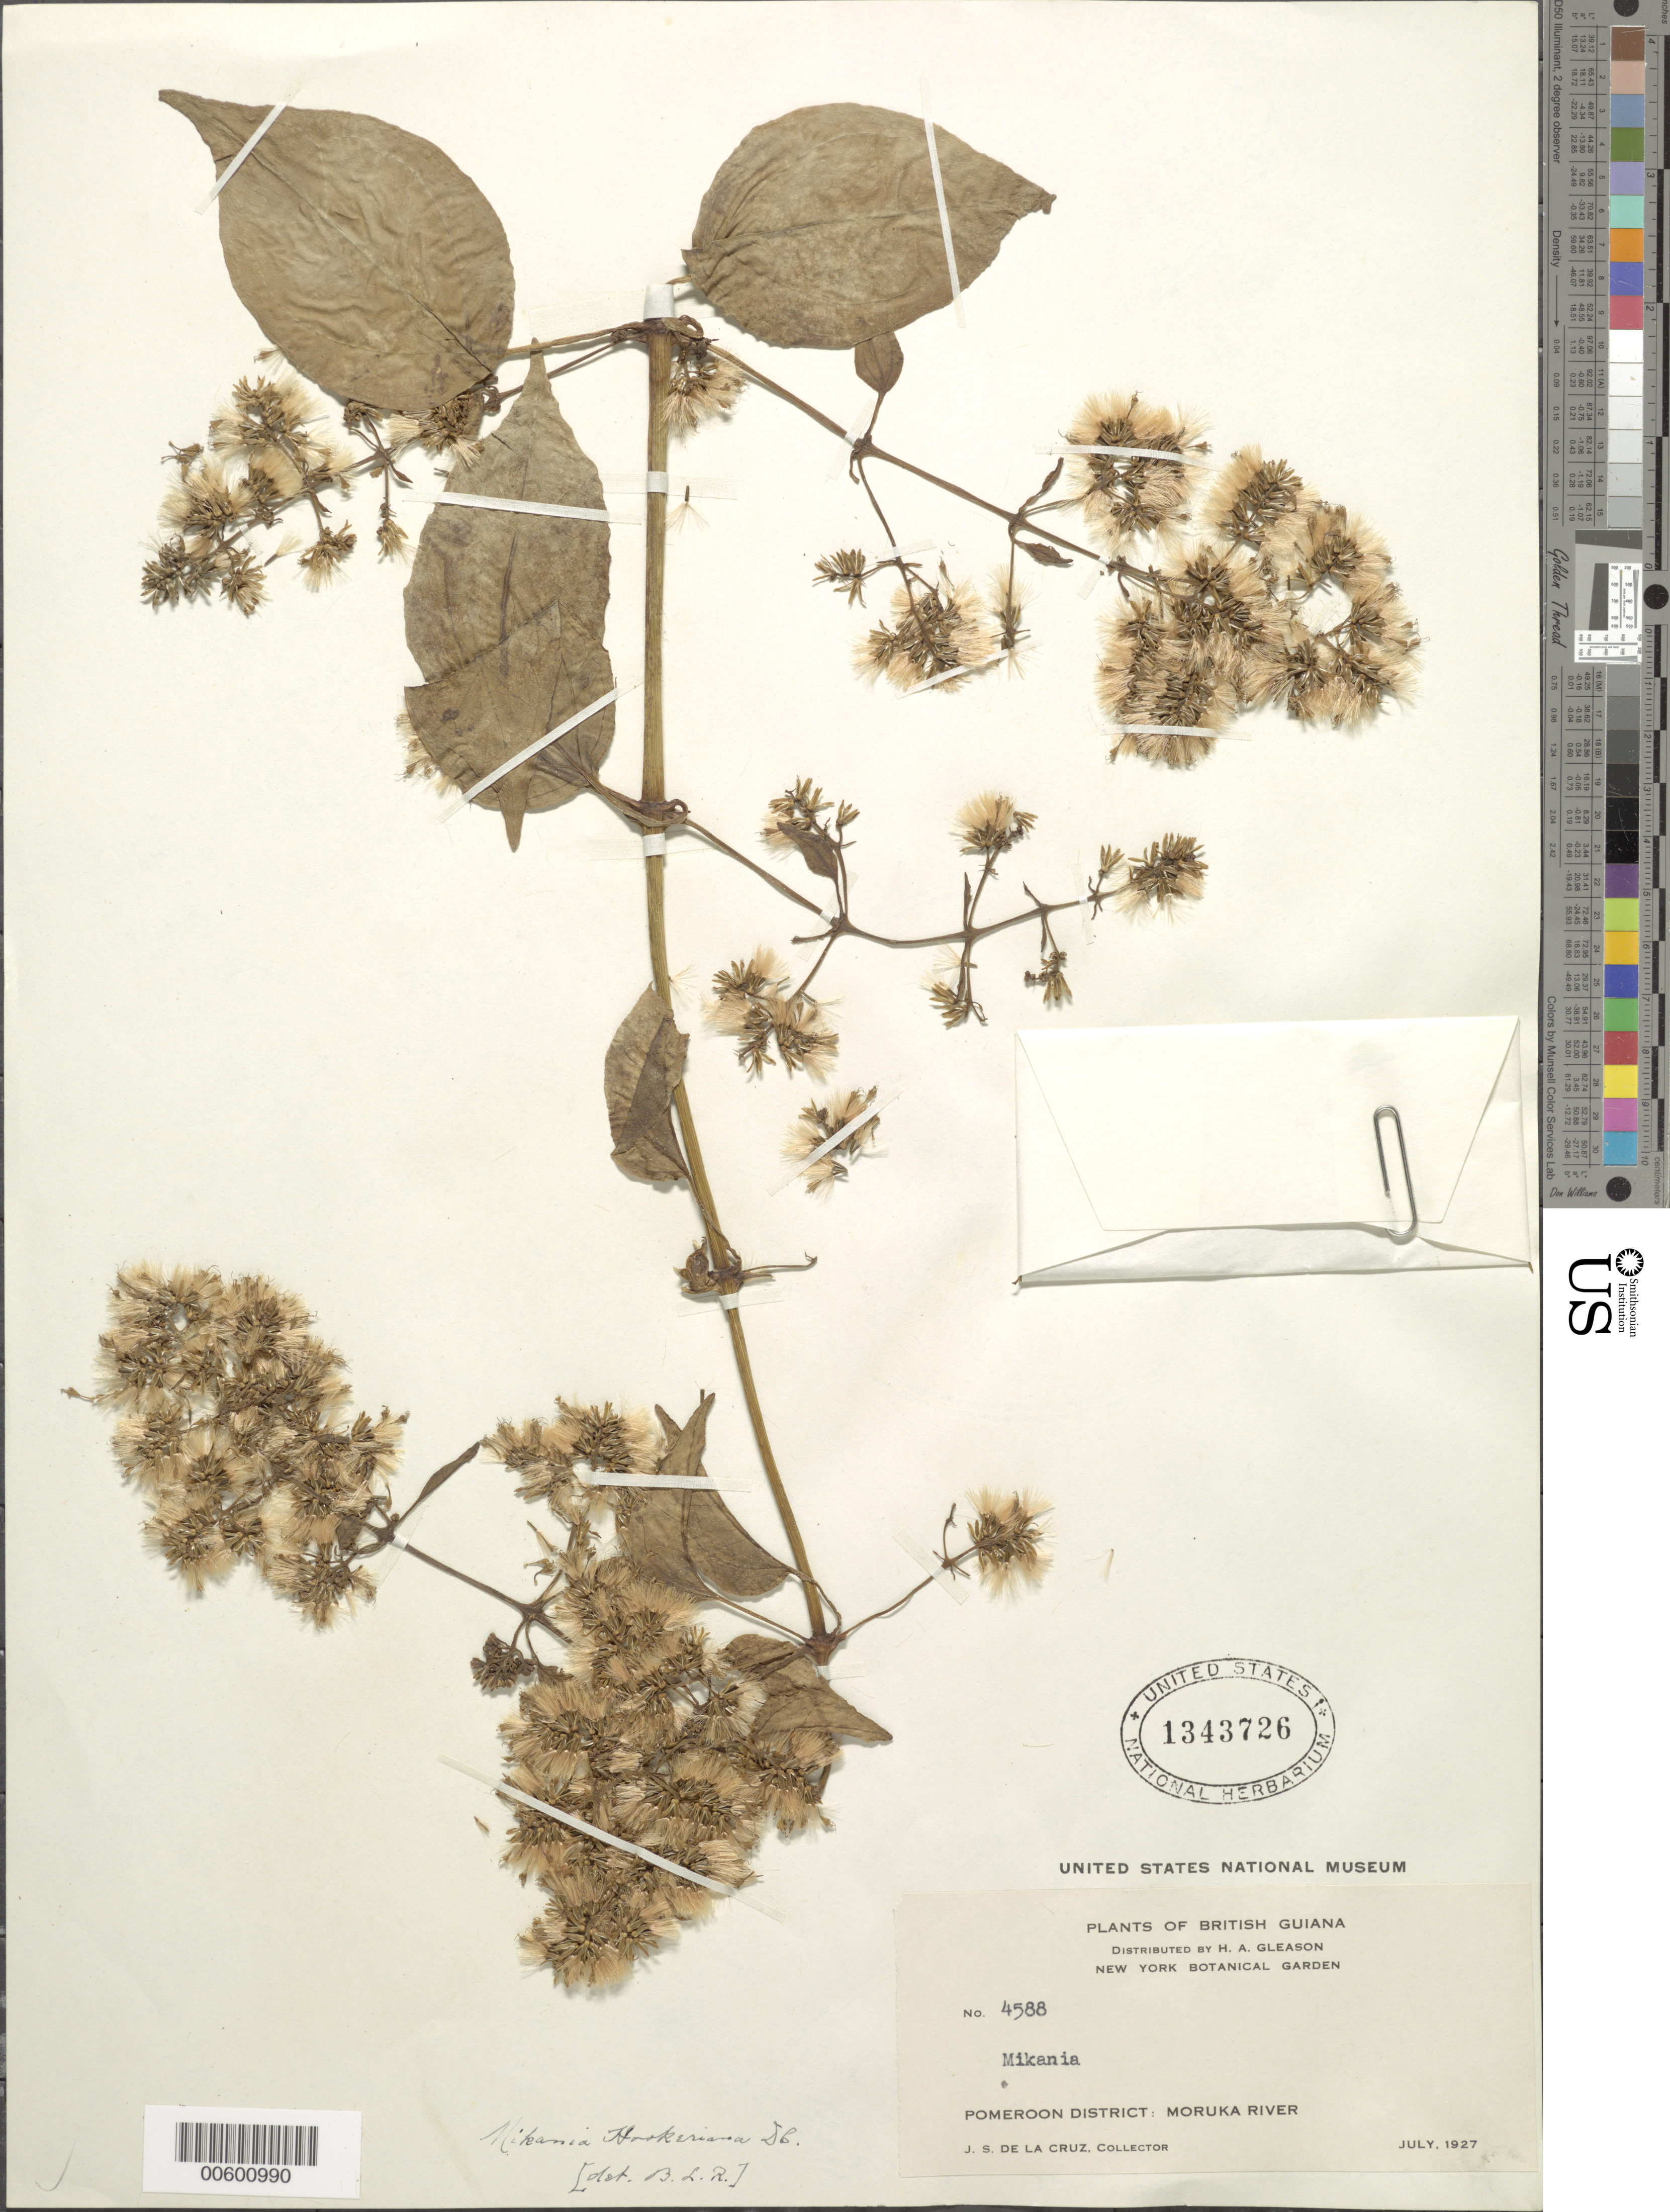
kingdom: Plantae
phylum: Tracheophyta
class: Magnoliopsida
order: Asterales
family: Asteraceae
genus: Mikania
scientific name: Mikania hookeriana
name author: DC.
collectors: J. S. de la Cruz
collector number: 4588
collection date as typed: Jul-27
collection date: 1927-07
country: Guyana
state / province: Barima-Waini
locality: Moruka R., Pomeroon Dist.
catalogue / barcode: US 1343726